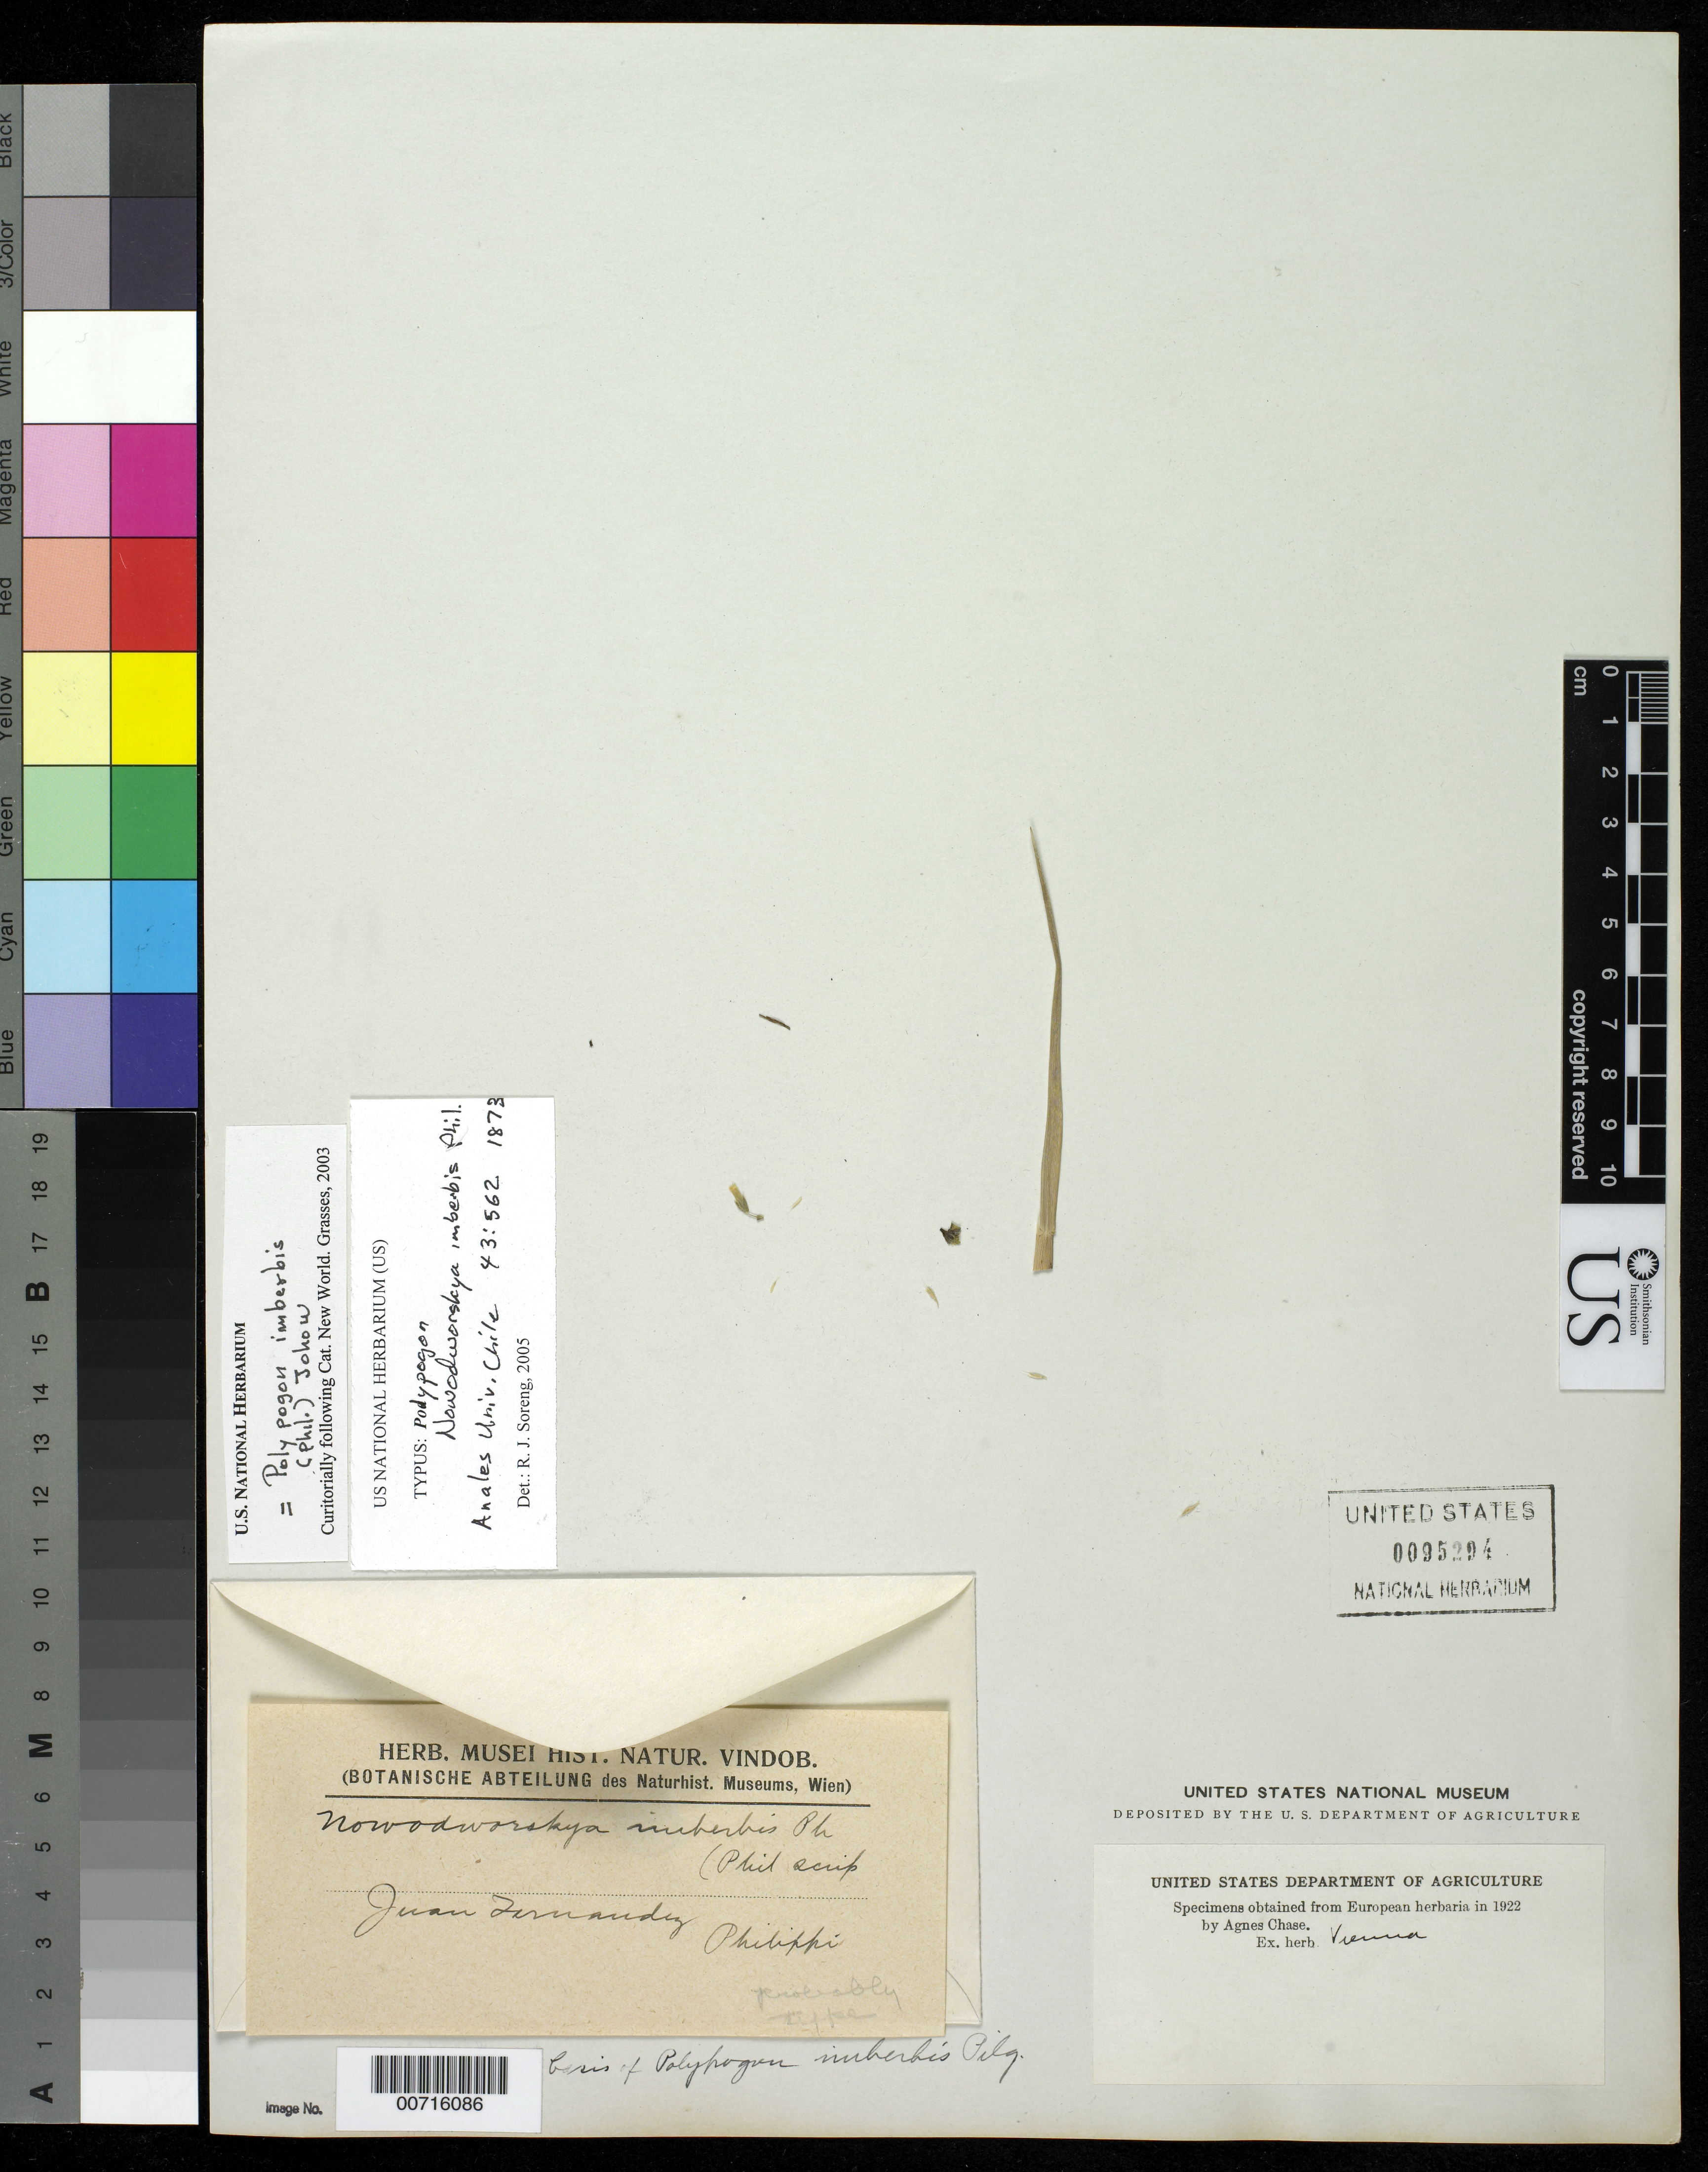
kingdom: Plantae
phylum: Tracheophyta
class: Liliopsida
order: Poales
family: Poaceae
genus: Nowodworskya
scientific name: Nowodworskya imberbis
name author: Phil.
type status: Type Material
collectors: R. A. Philippi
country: Chile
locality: Juan Fernandez. [Protologue: Halle esta grama en la isla de Juan Fernandez a orillas del mar en el puerto del Ingles.]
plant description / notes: Fragment of type ex herb. Vienna.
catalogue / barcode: US 95294